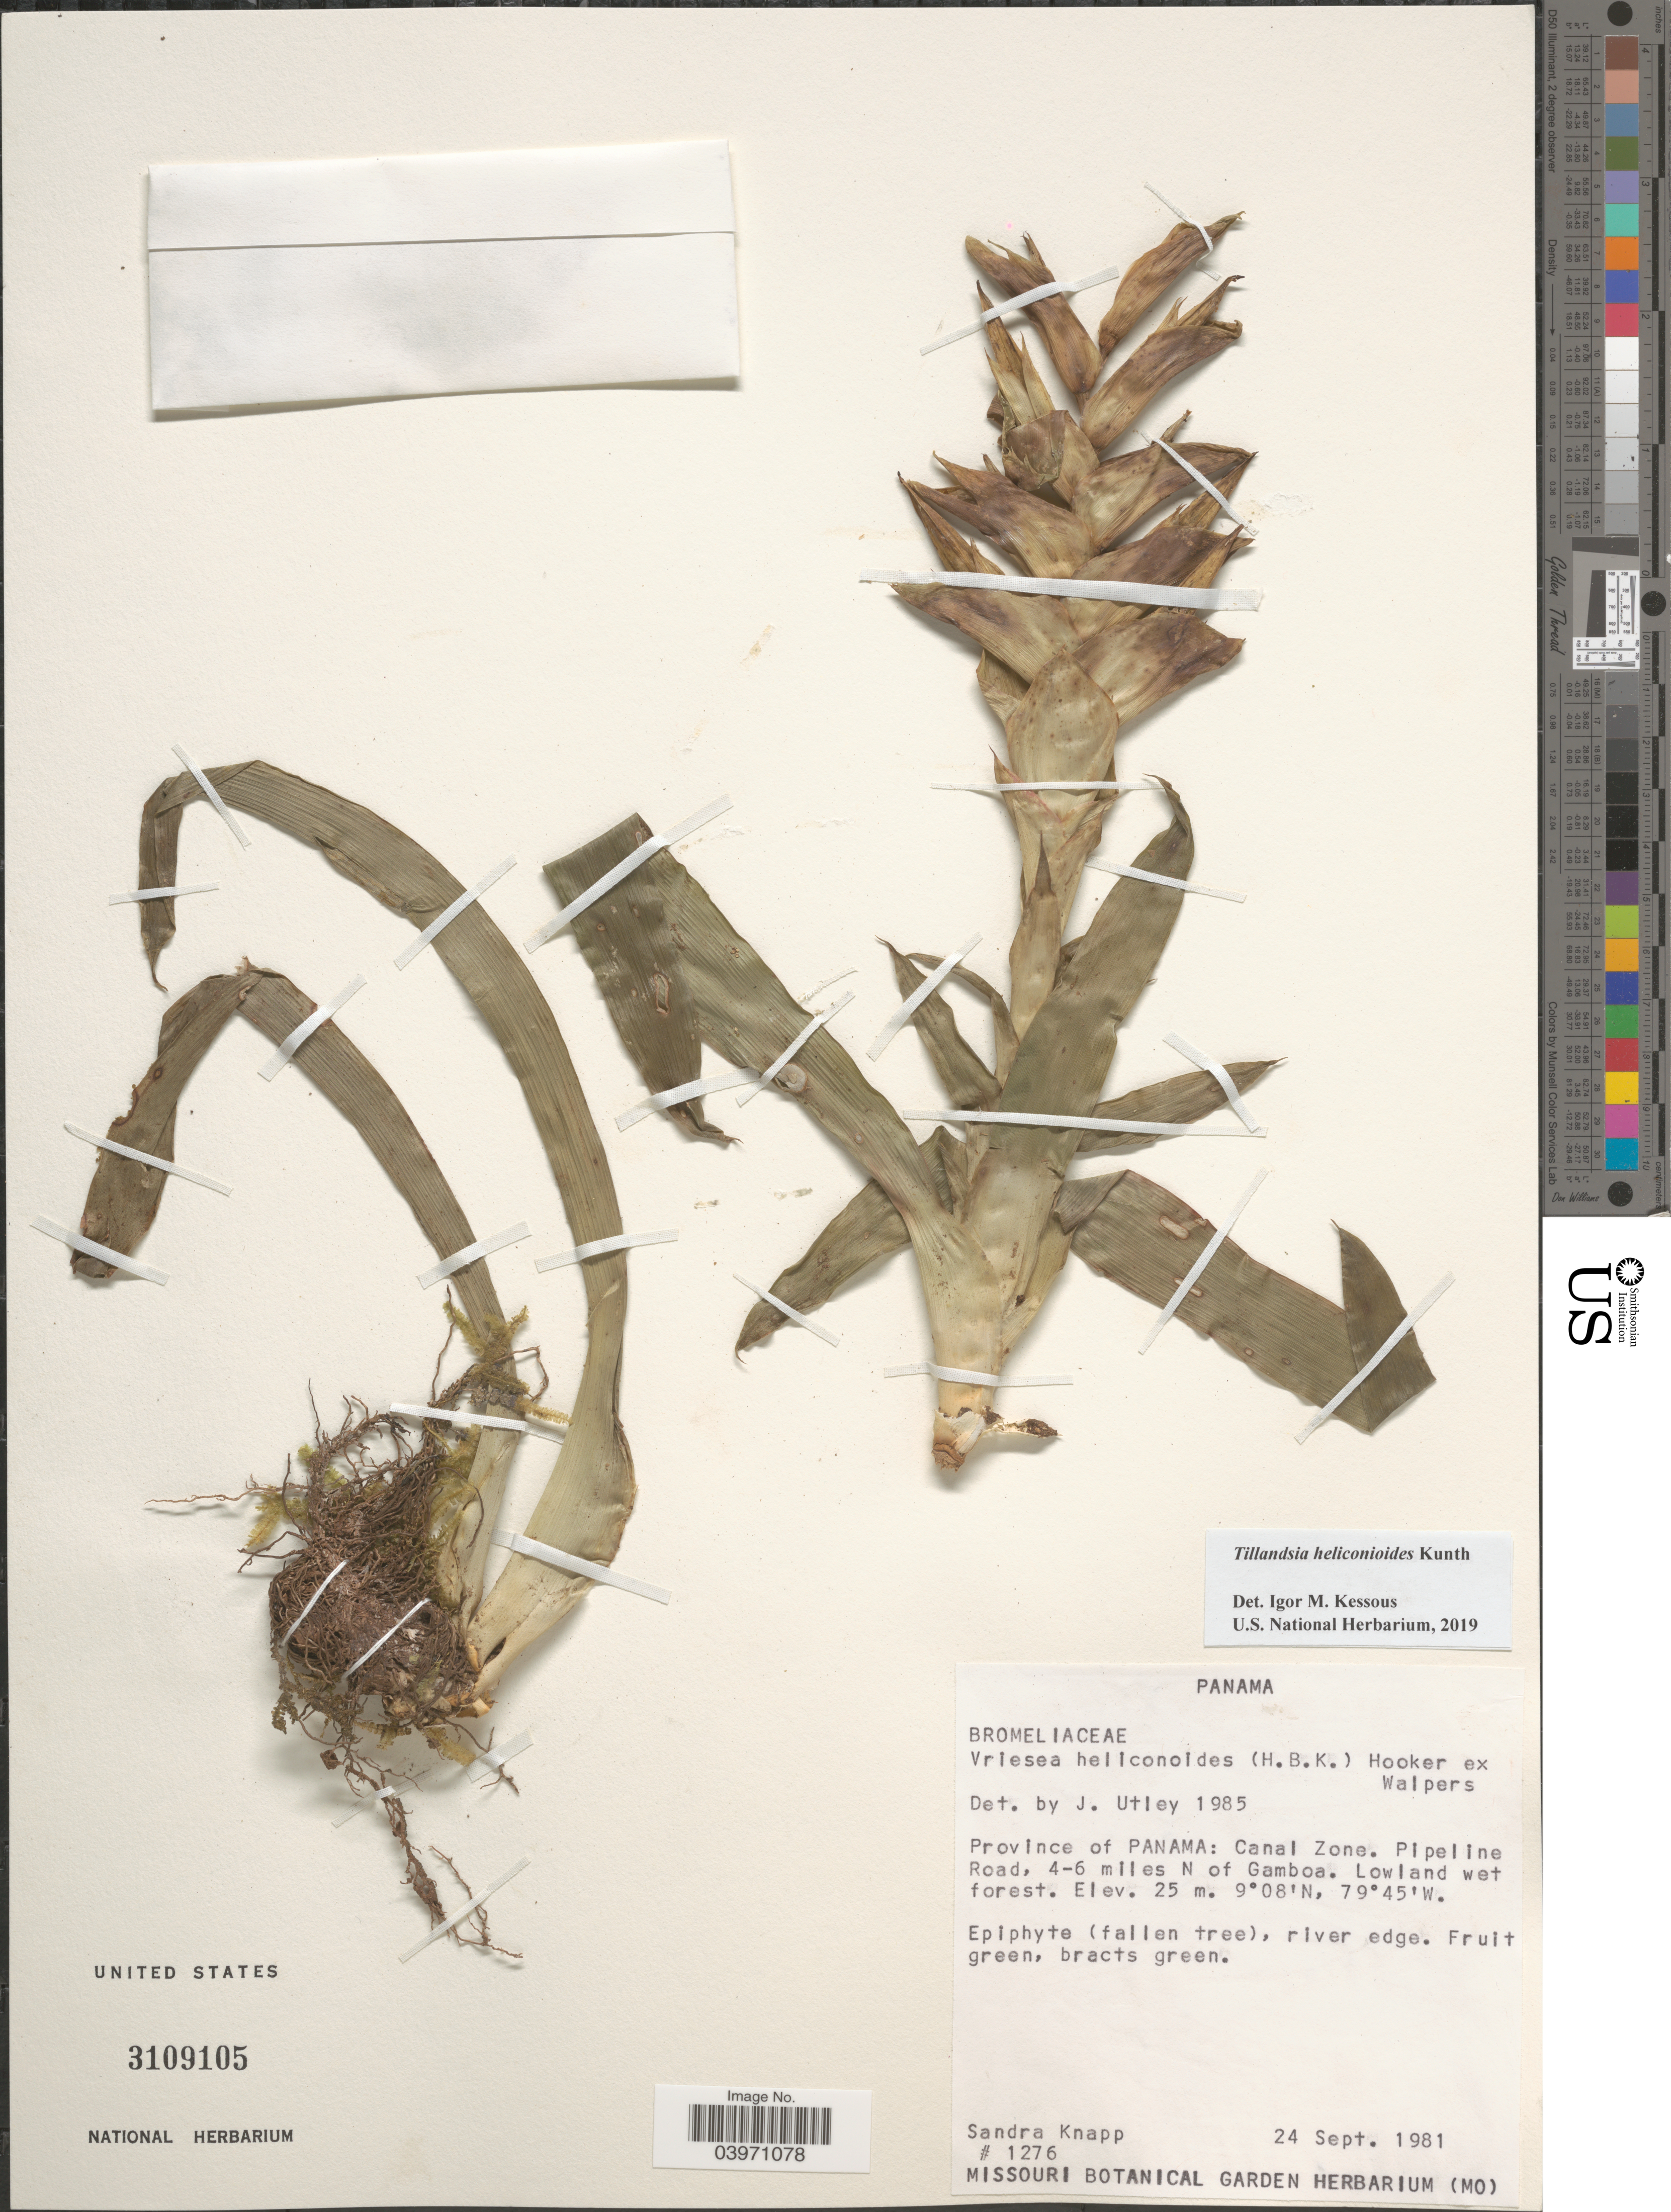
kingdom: Plantae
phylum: Tracheophyta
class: Liliopsida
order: Poales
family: Bromeliaceae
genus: Tillandsia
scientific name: Tillandsia heliconioides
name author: Kunth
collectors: S. Knapp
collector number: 1276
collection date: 1981-09-24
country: Panama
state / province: Panamá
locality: Canal Zone. Pipeline Road, 4-6 miles N of Gamboa.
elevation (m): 25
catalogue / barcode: US 3109105